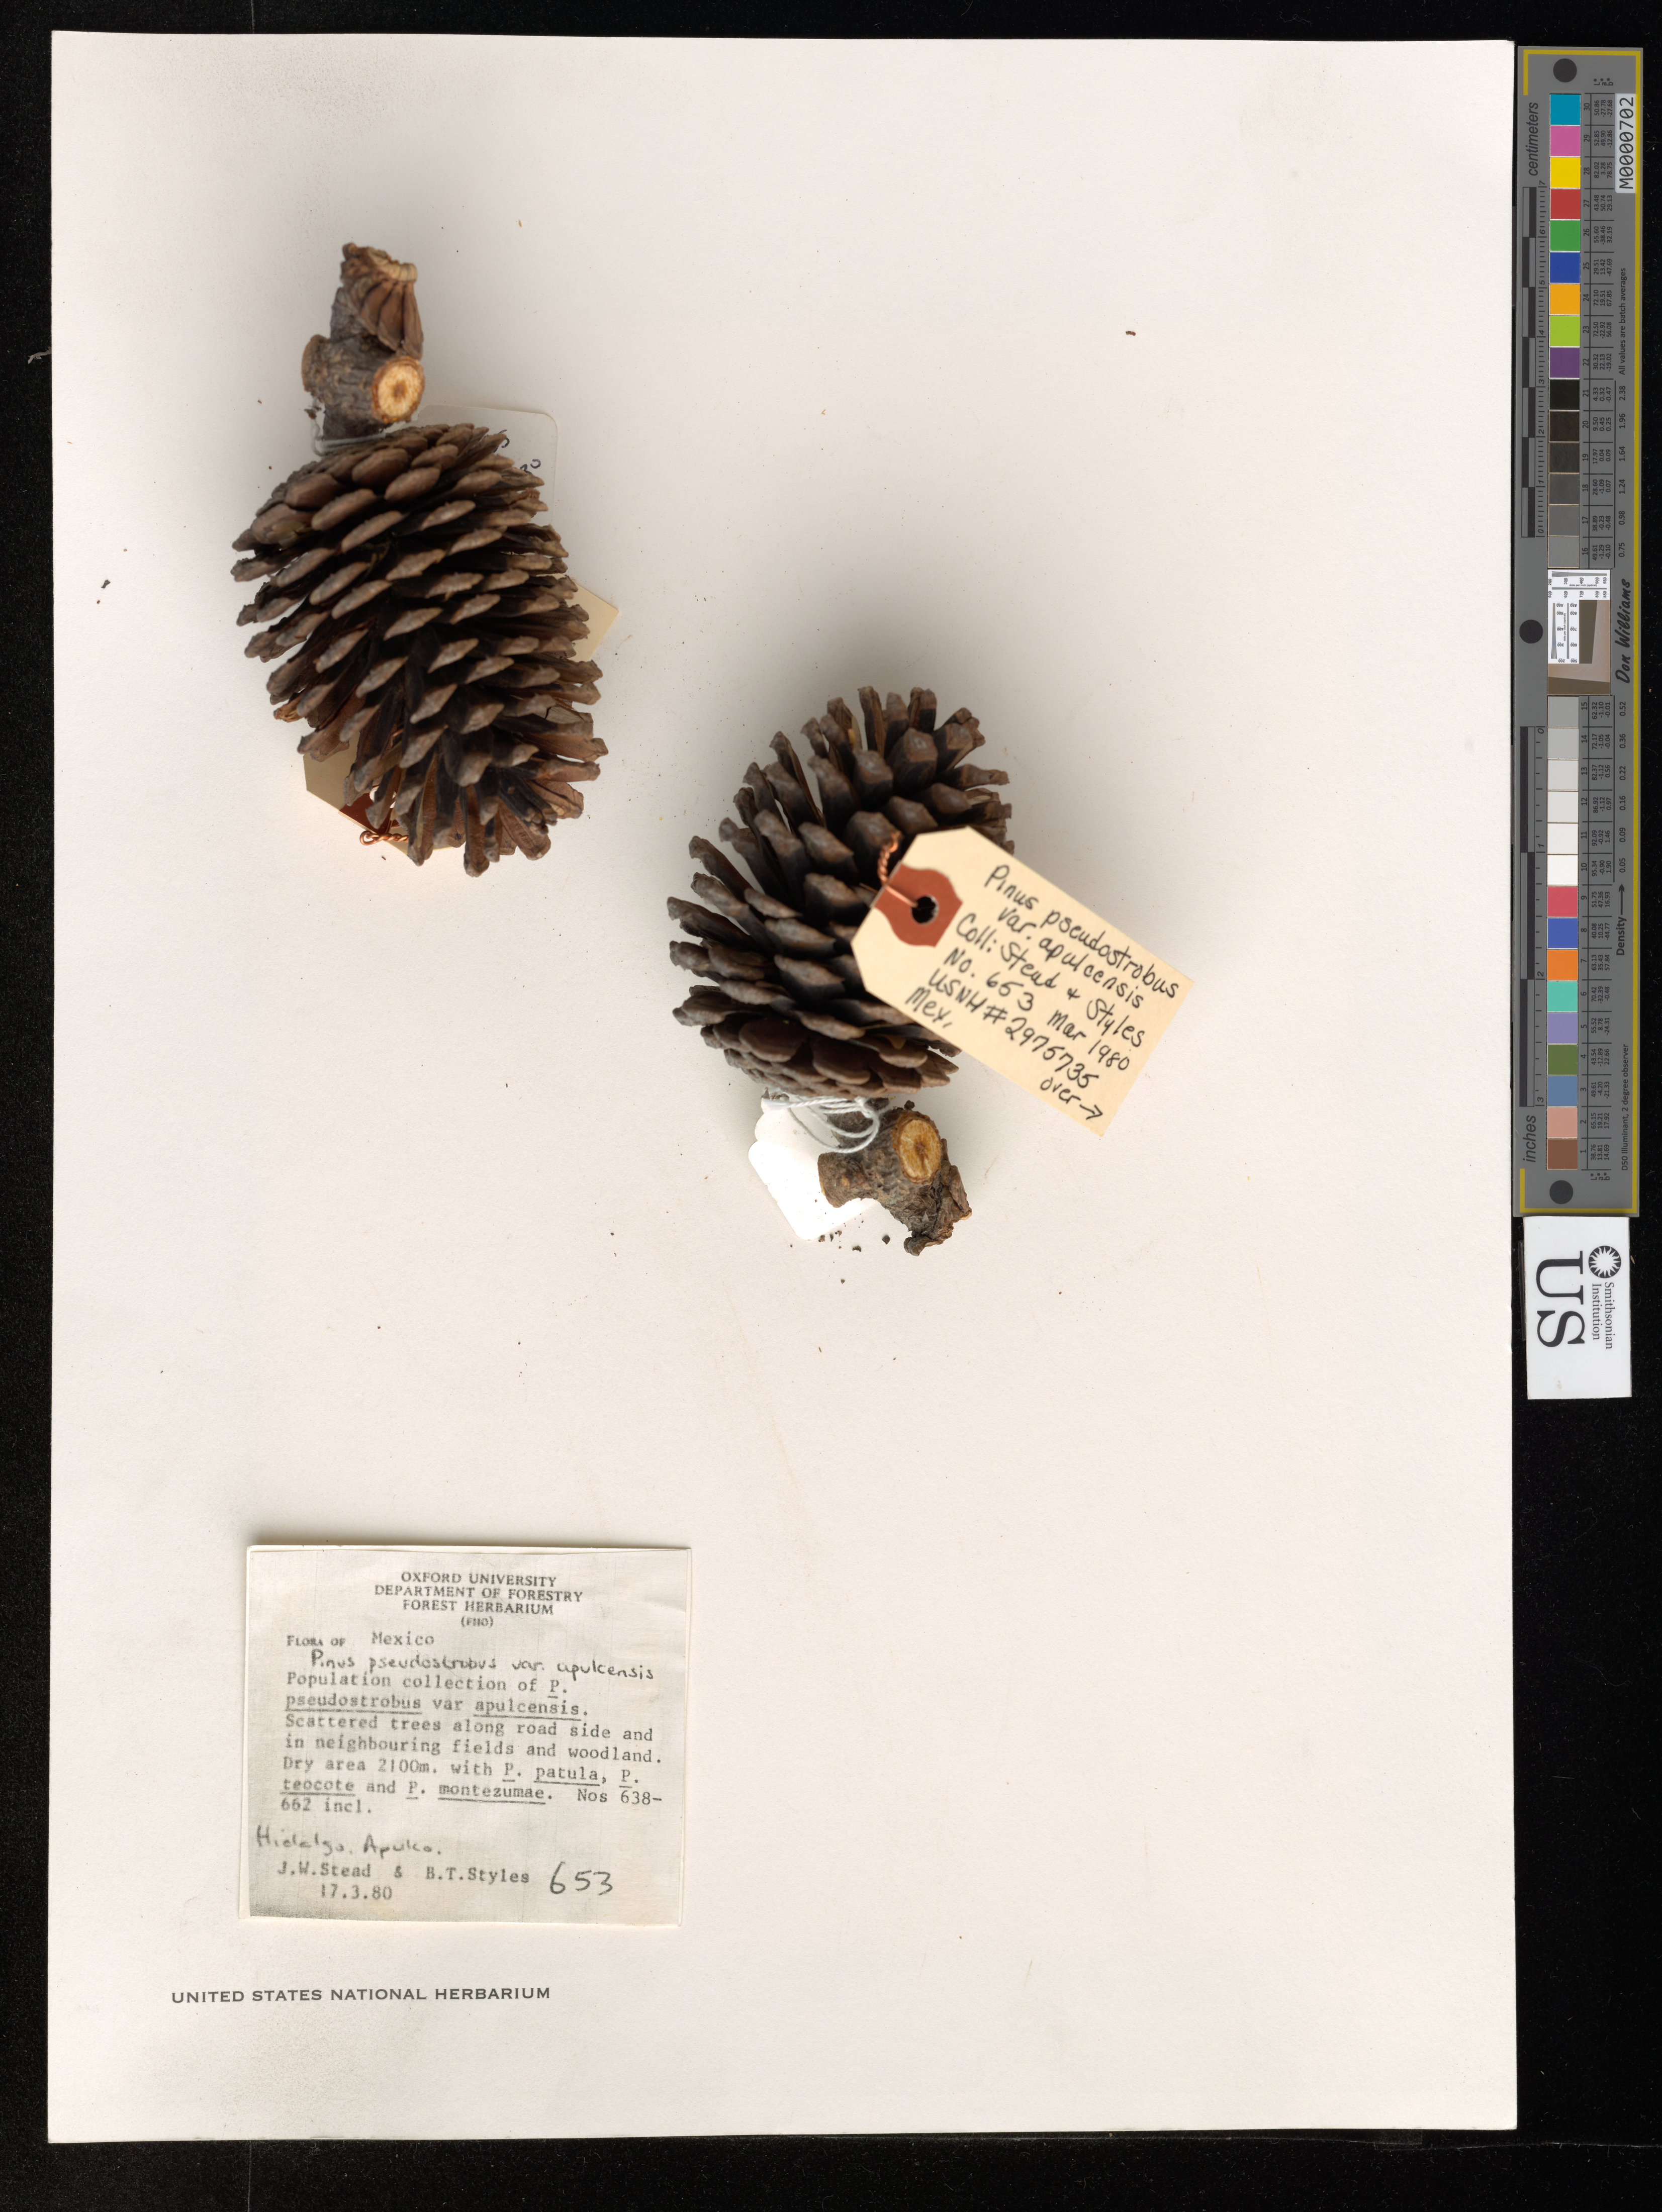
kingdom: Plantae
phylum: Tracheophyta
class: Pinopsida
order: Pinales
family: Pinaceae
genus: Pinus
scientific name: Pinus pseudostrobus var. pseudostrobus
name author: Lindl.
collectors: J. Stead & B. T. Styles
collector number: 653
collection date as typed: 17 Mar 1980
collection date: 1980-03-17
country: Mexico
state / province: Hidalgo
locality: Apulco.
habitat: Scattered trees along road side and neighbouring fields and woodland dry area with P. patula, P. teocote and P. montezumae.